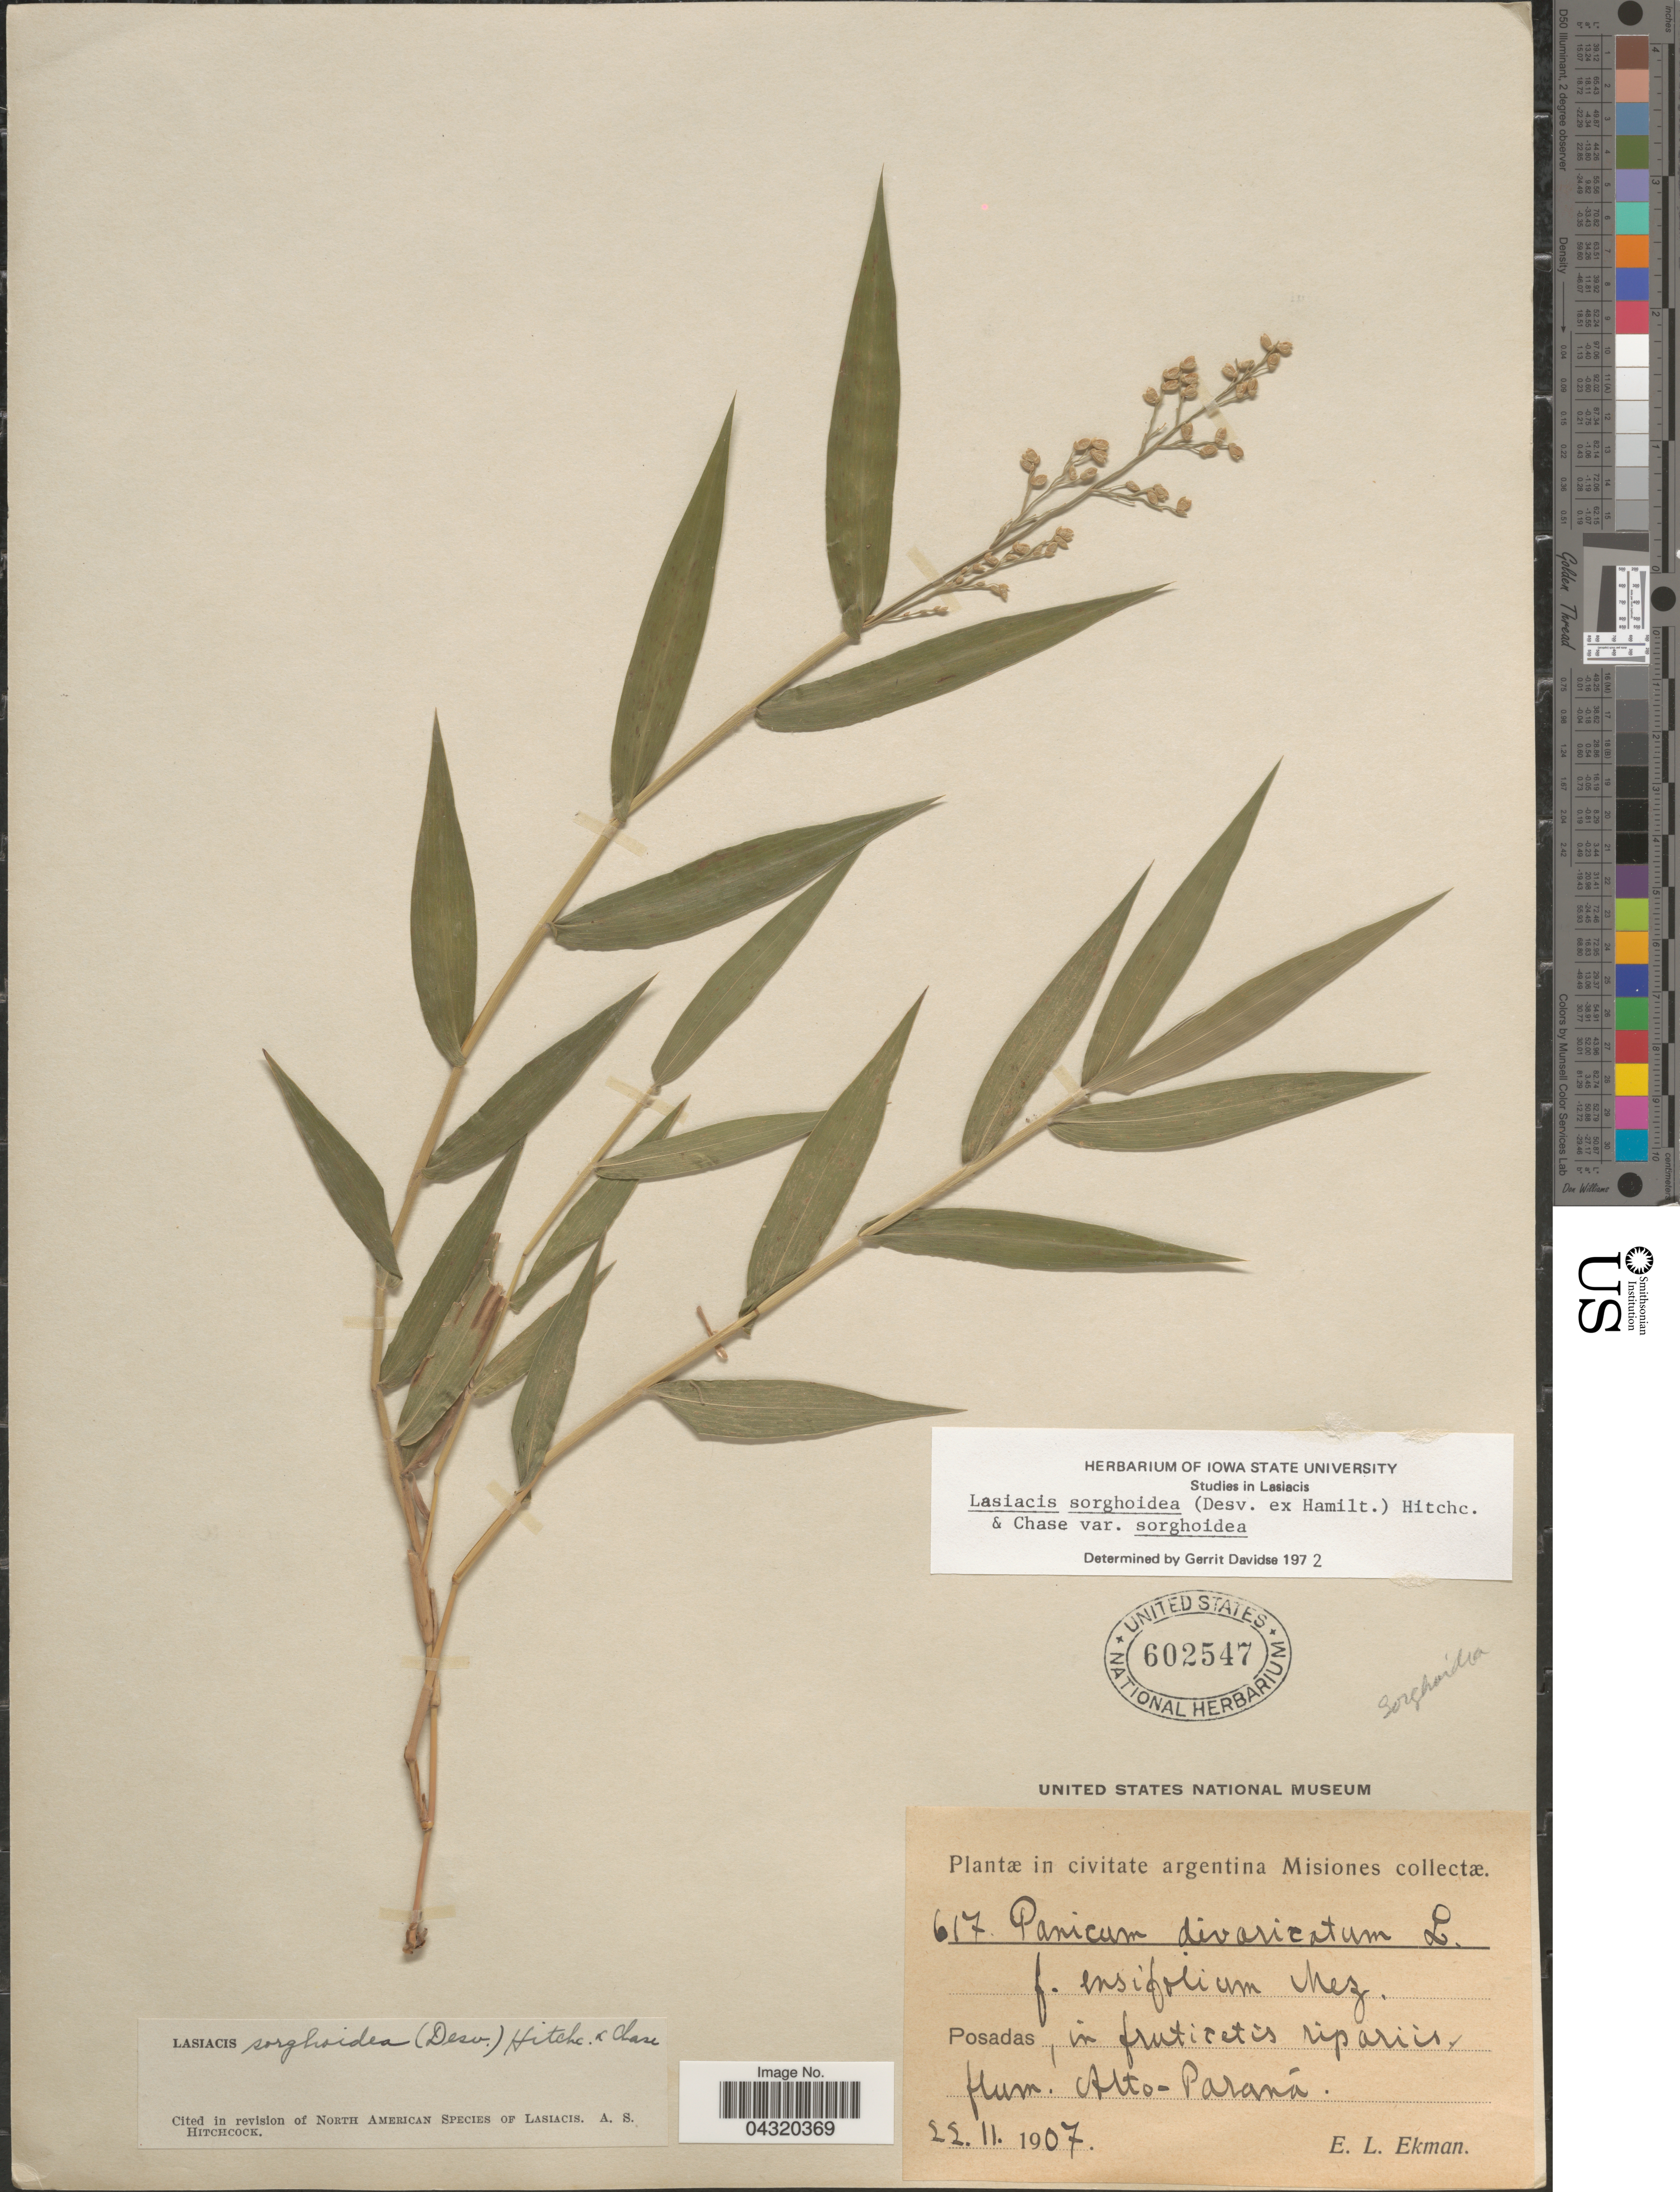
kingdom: Plantae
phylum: Tracheophyta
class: Liliopsida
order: Poales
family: Poaceae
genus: Lasiacis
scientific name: Lasiacis sorghoidea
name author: (Desv. ex Ham.) Hitchc. & Chase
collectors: E. L. Ekman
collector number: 617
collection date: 1907-11-22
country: Argentina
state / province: Misiones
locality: Posadas, in fruticetis ripariis, flum., Alto-Paraná.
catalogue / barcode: US 602547